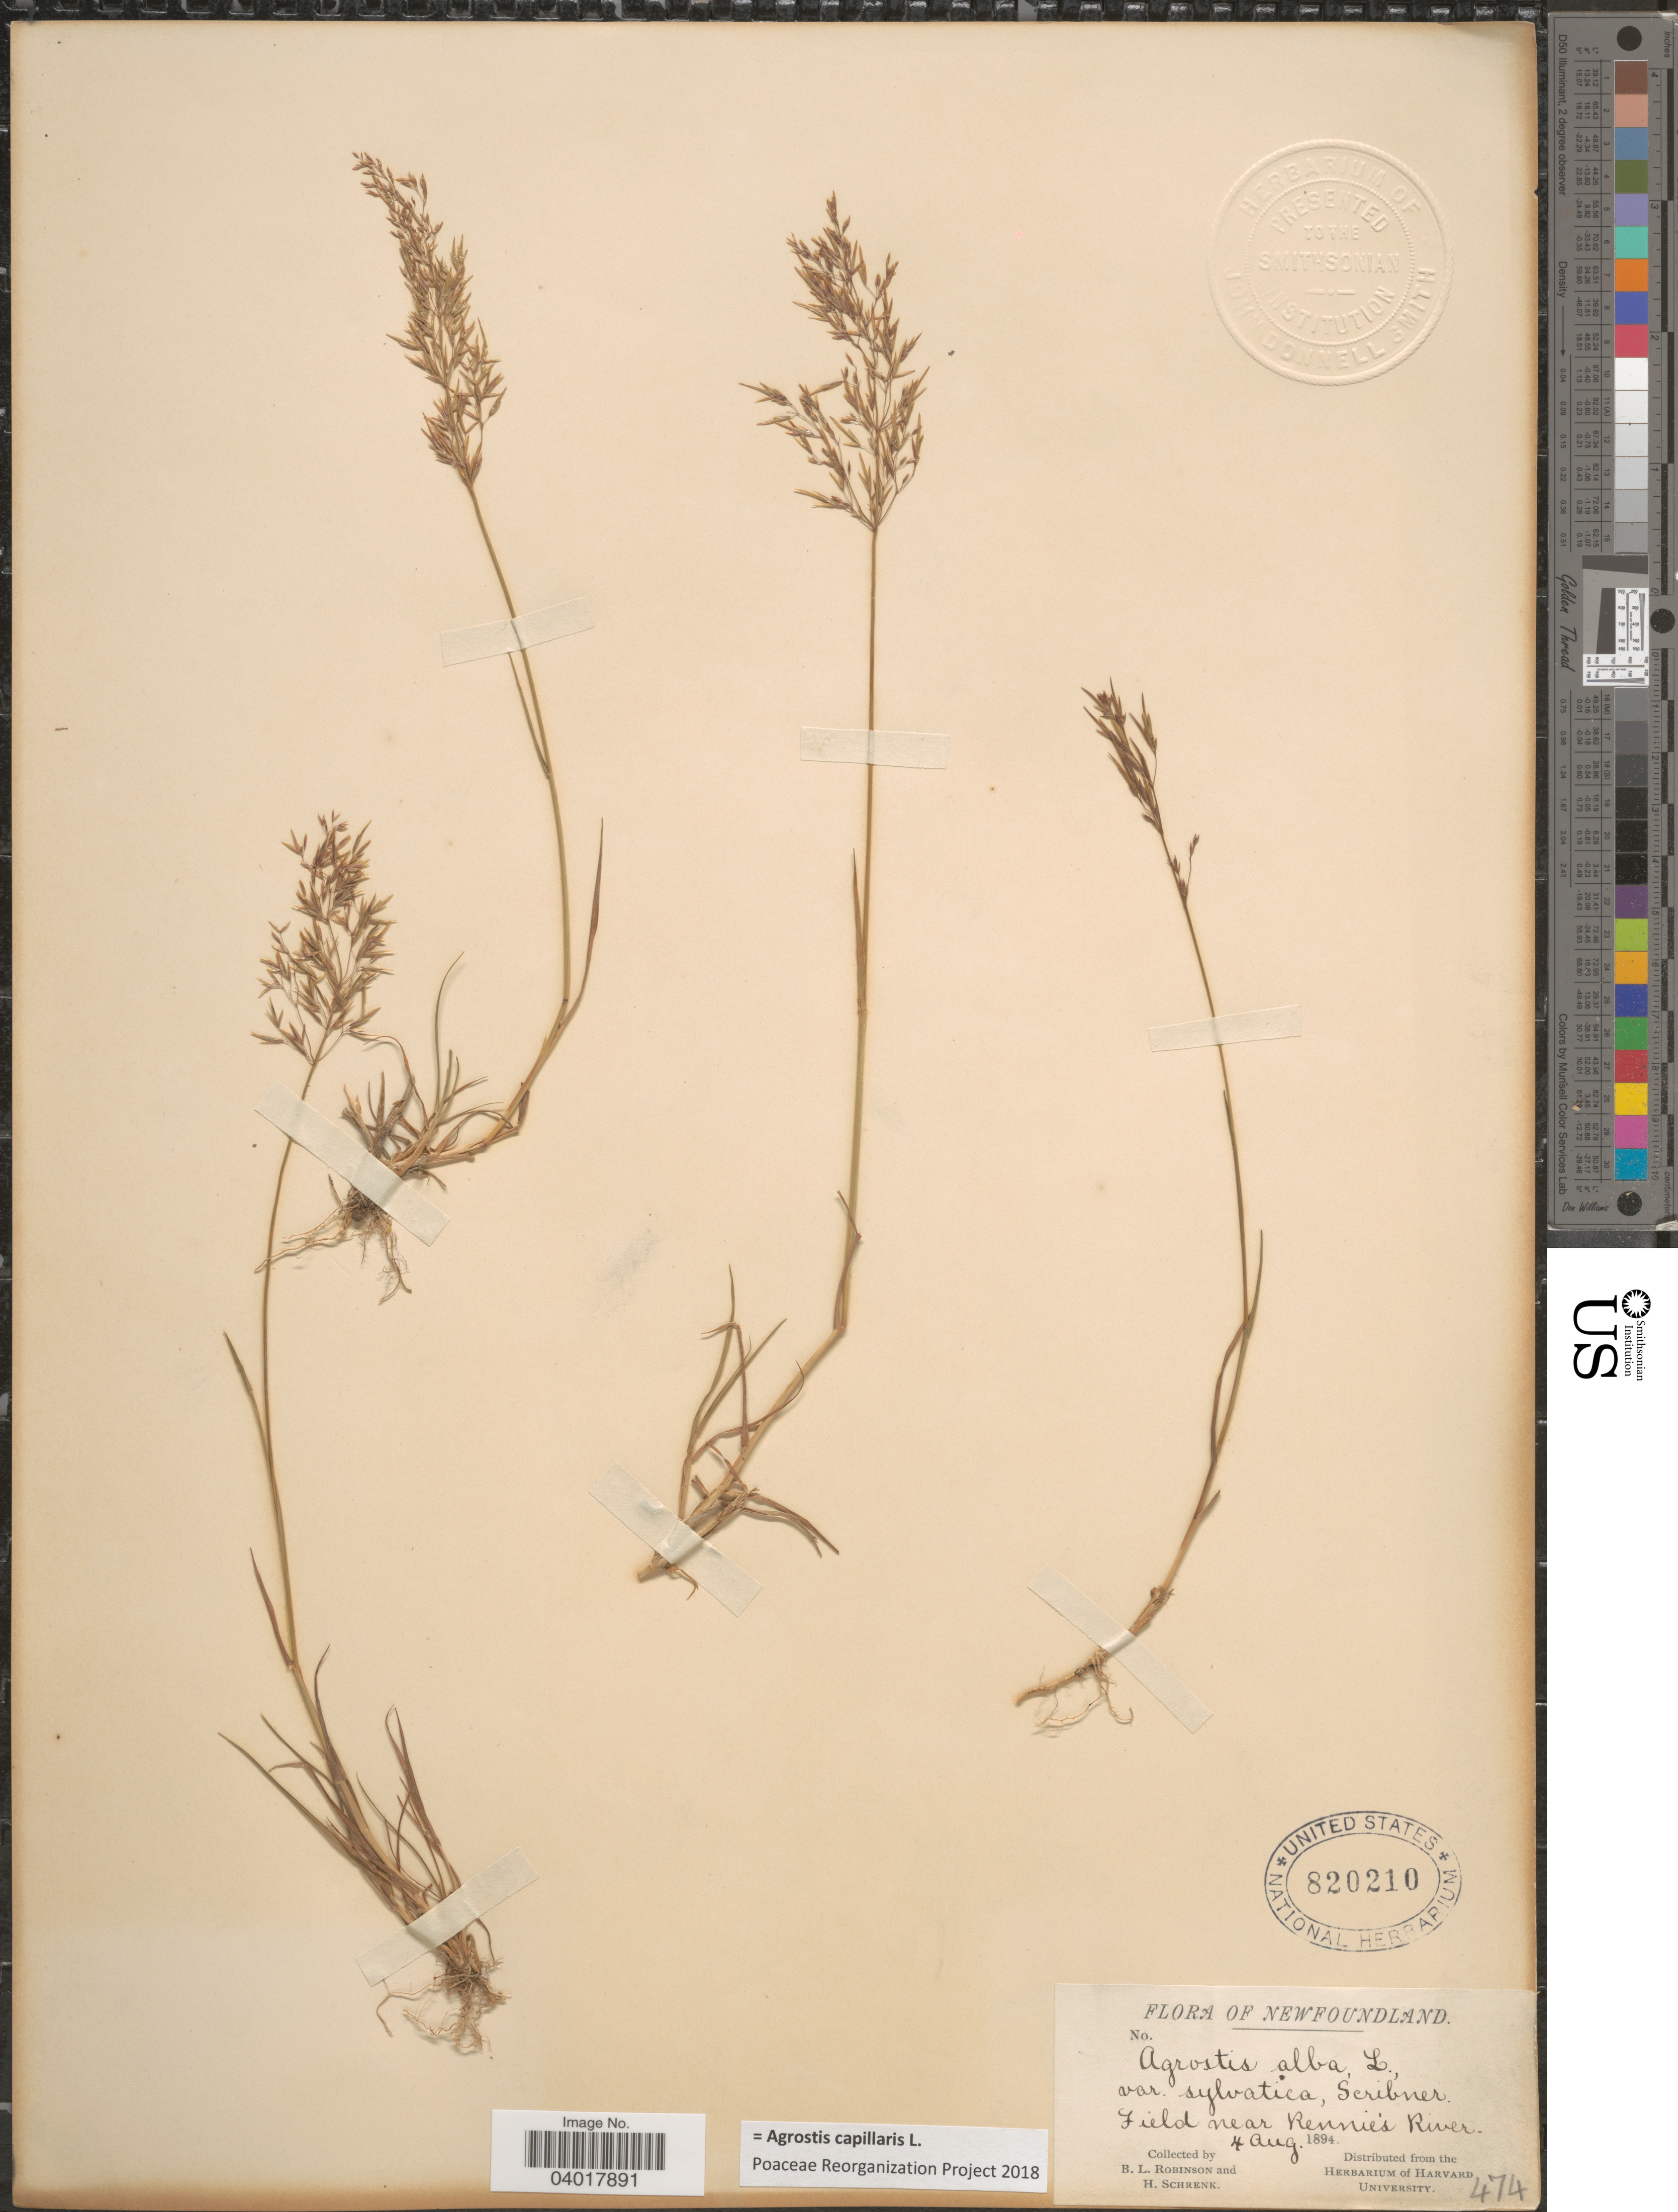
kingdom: Plantae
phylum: Tracheophyta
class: Liliopsida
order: Poales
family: Poaceae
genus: Agrostis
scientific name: Agrostis capillaris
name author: L.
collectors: B. L. Robinson & H. Schrenk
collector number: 474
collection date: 1894-08-04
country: Canada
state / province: Newfoundland and Labrador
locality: Field near Rennie's River.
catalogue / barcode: US 820210